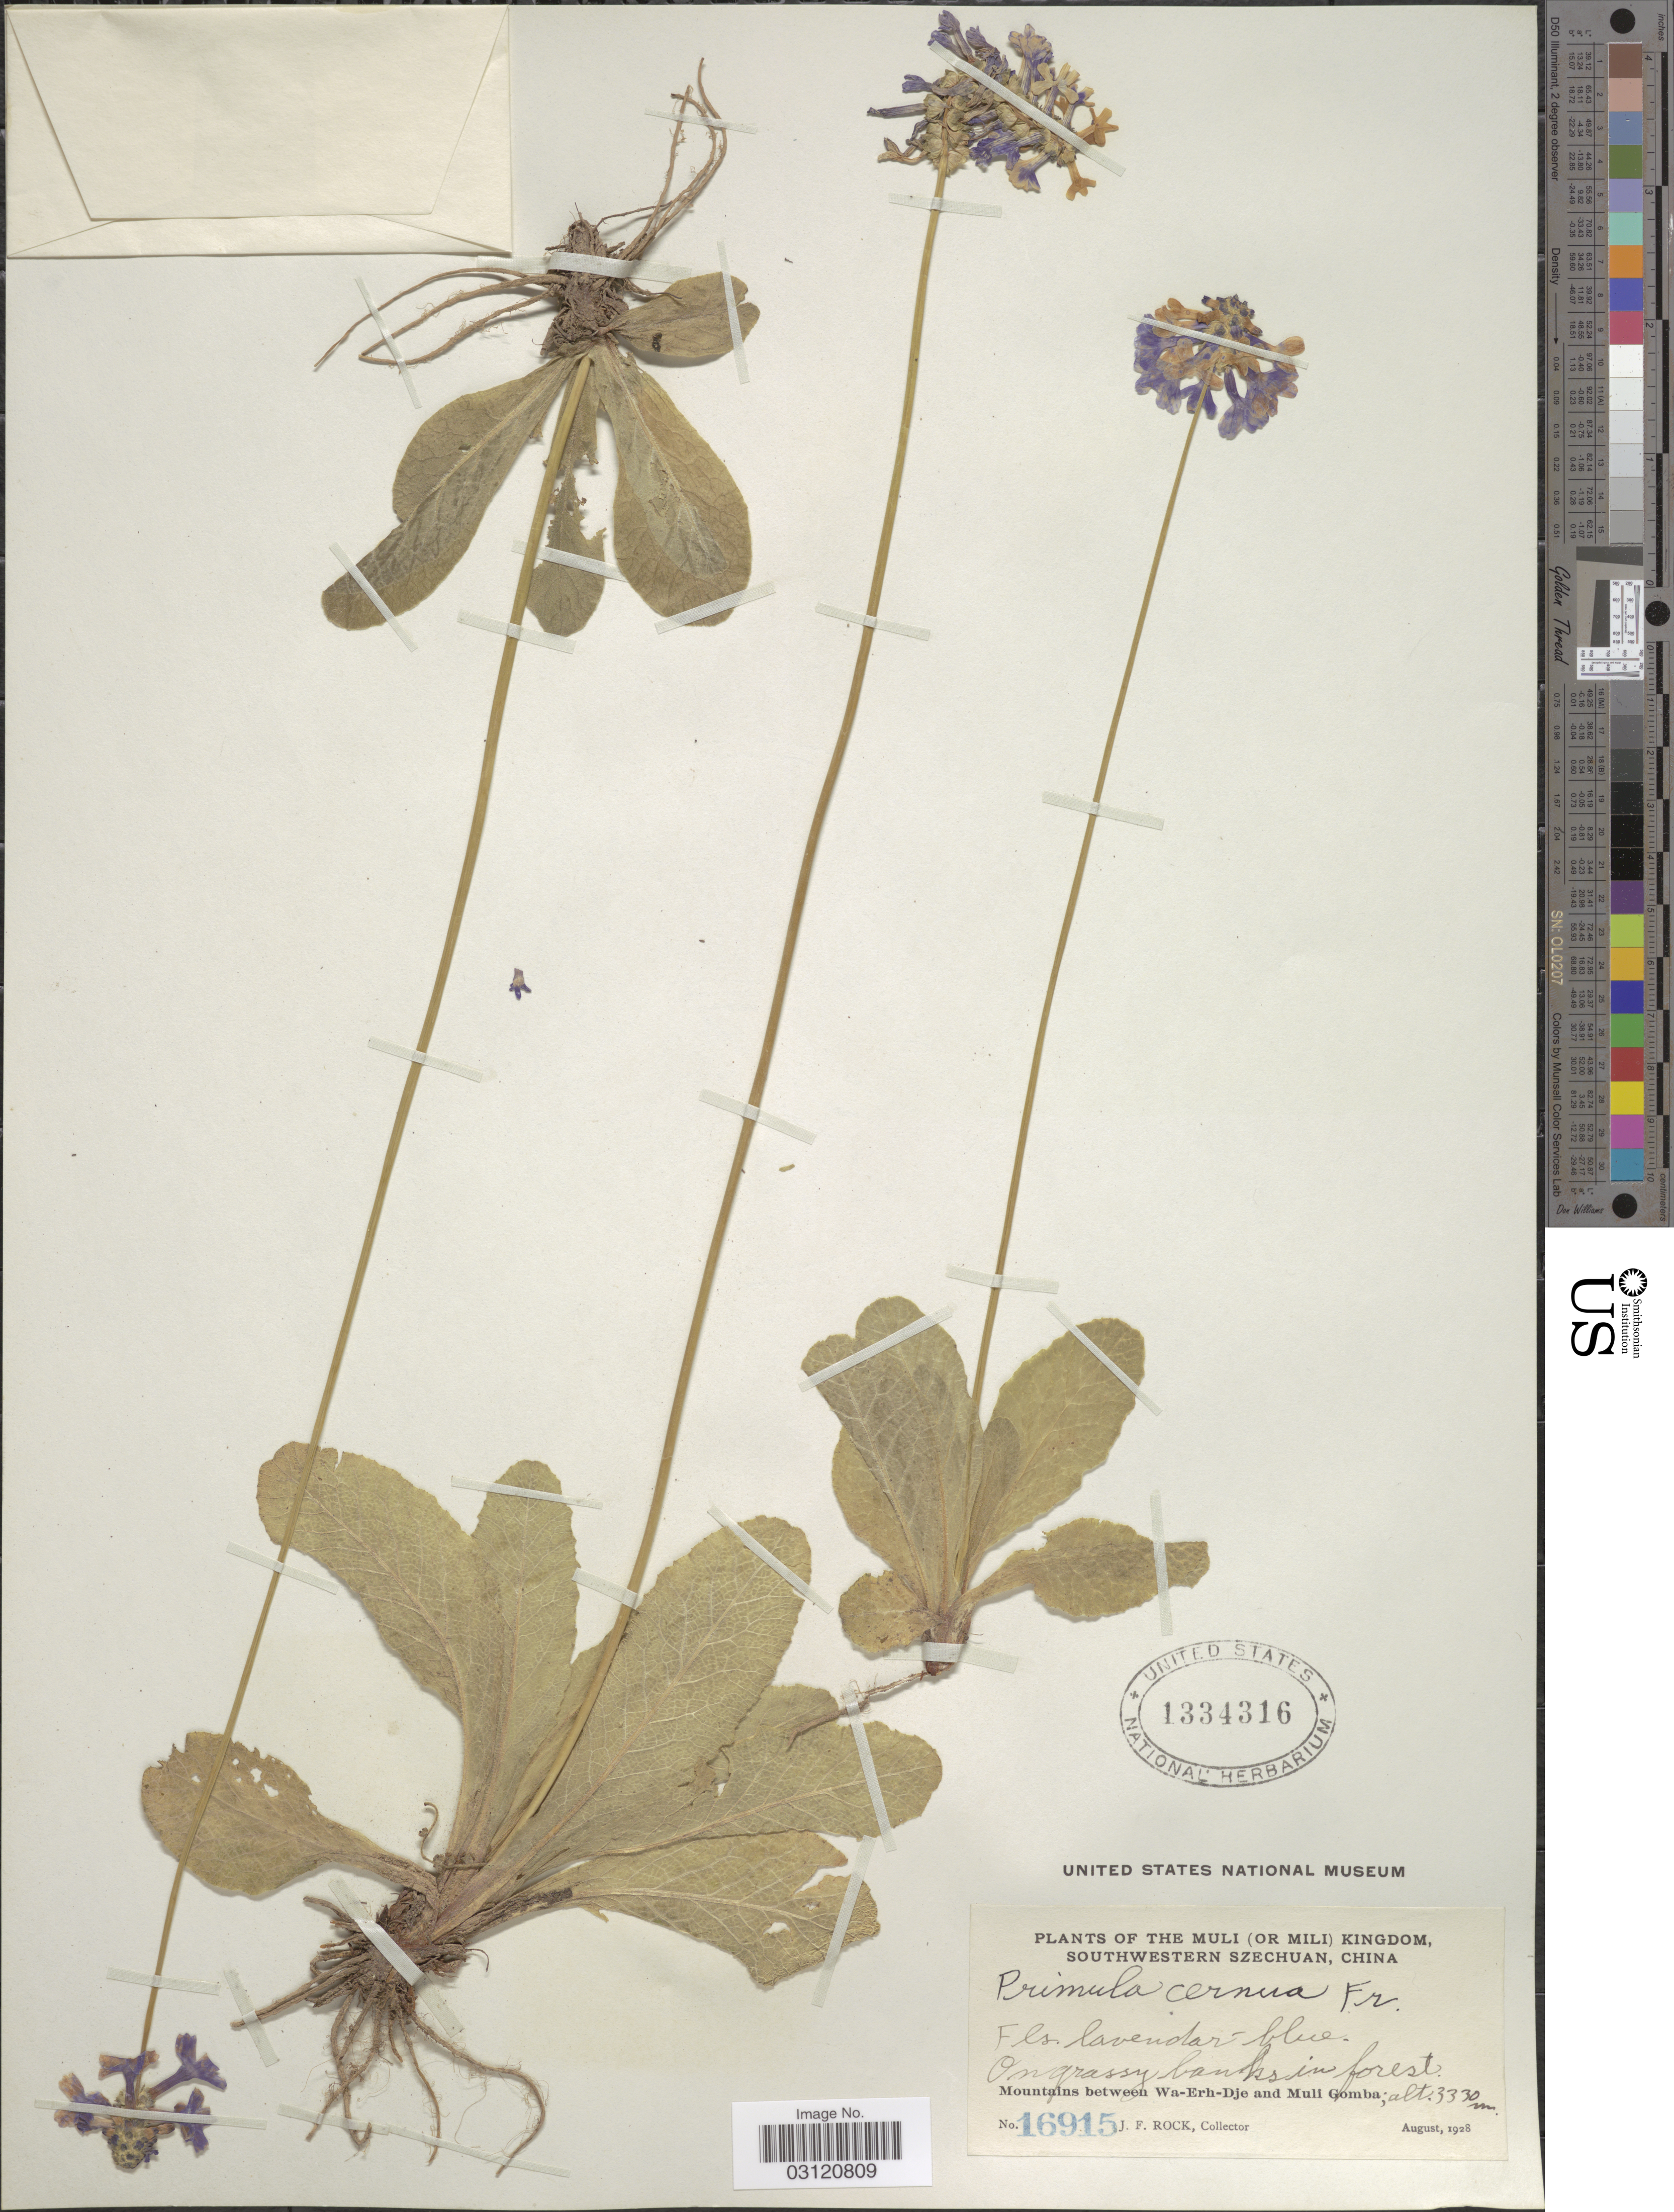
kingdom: Plantae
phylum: Tracheophyta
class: Magnoliopsida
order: Ericales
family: Primulaceae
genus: Primula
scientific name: Primula cernua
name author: Franch.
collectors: J. Rock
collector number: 16915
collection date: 1928-08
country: China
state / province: Sichuan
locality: The Muli (or Mili) Kingdom, Southwestern Szechuan. On grassy banks in forest. Mountains between Wa-Erh-Dje and Muli Gomba.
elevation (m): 3330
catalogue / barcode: US 1334316